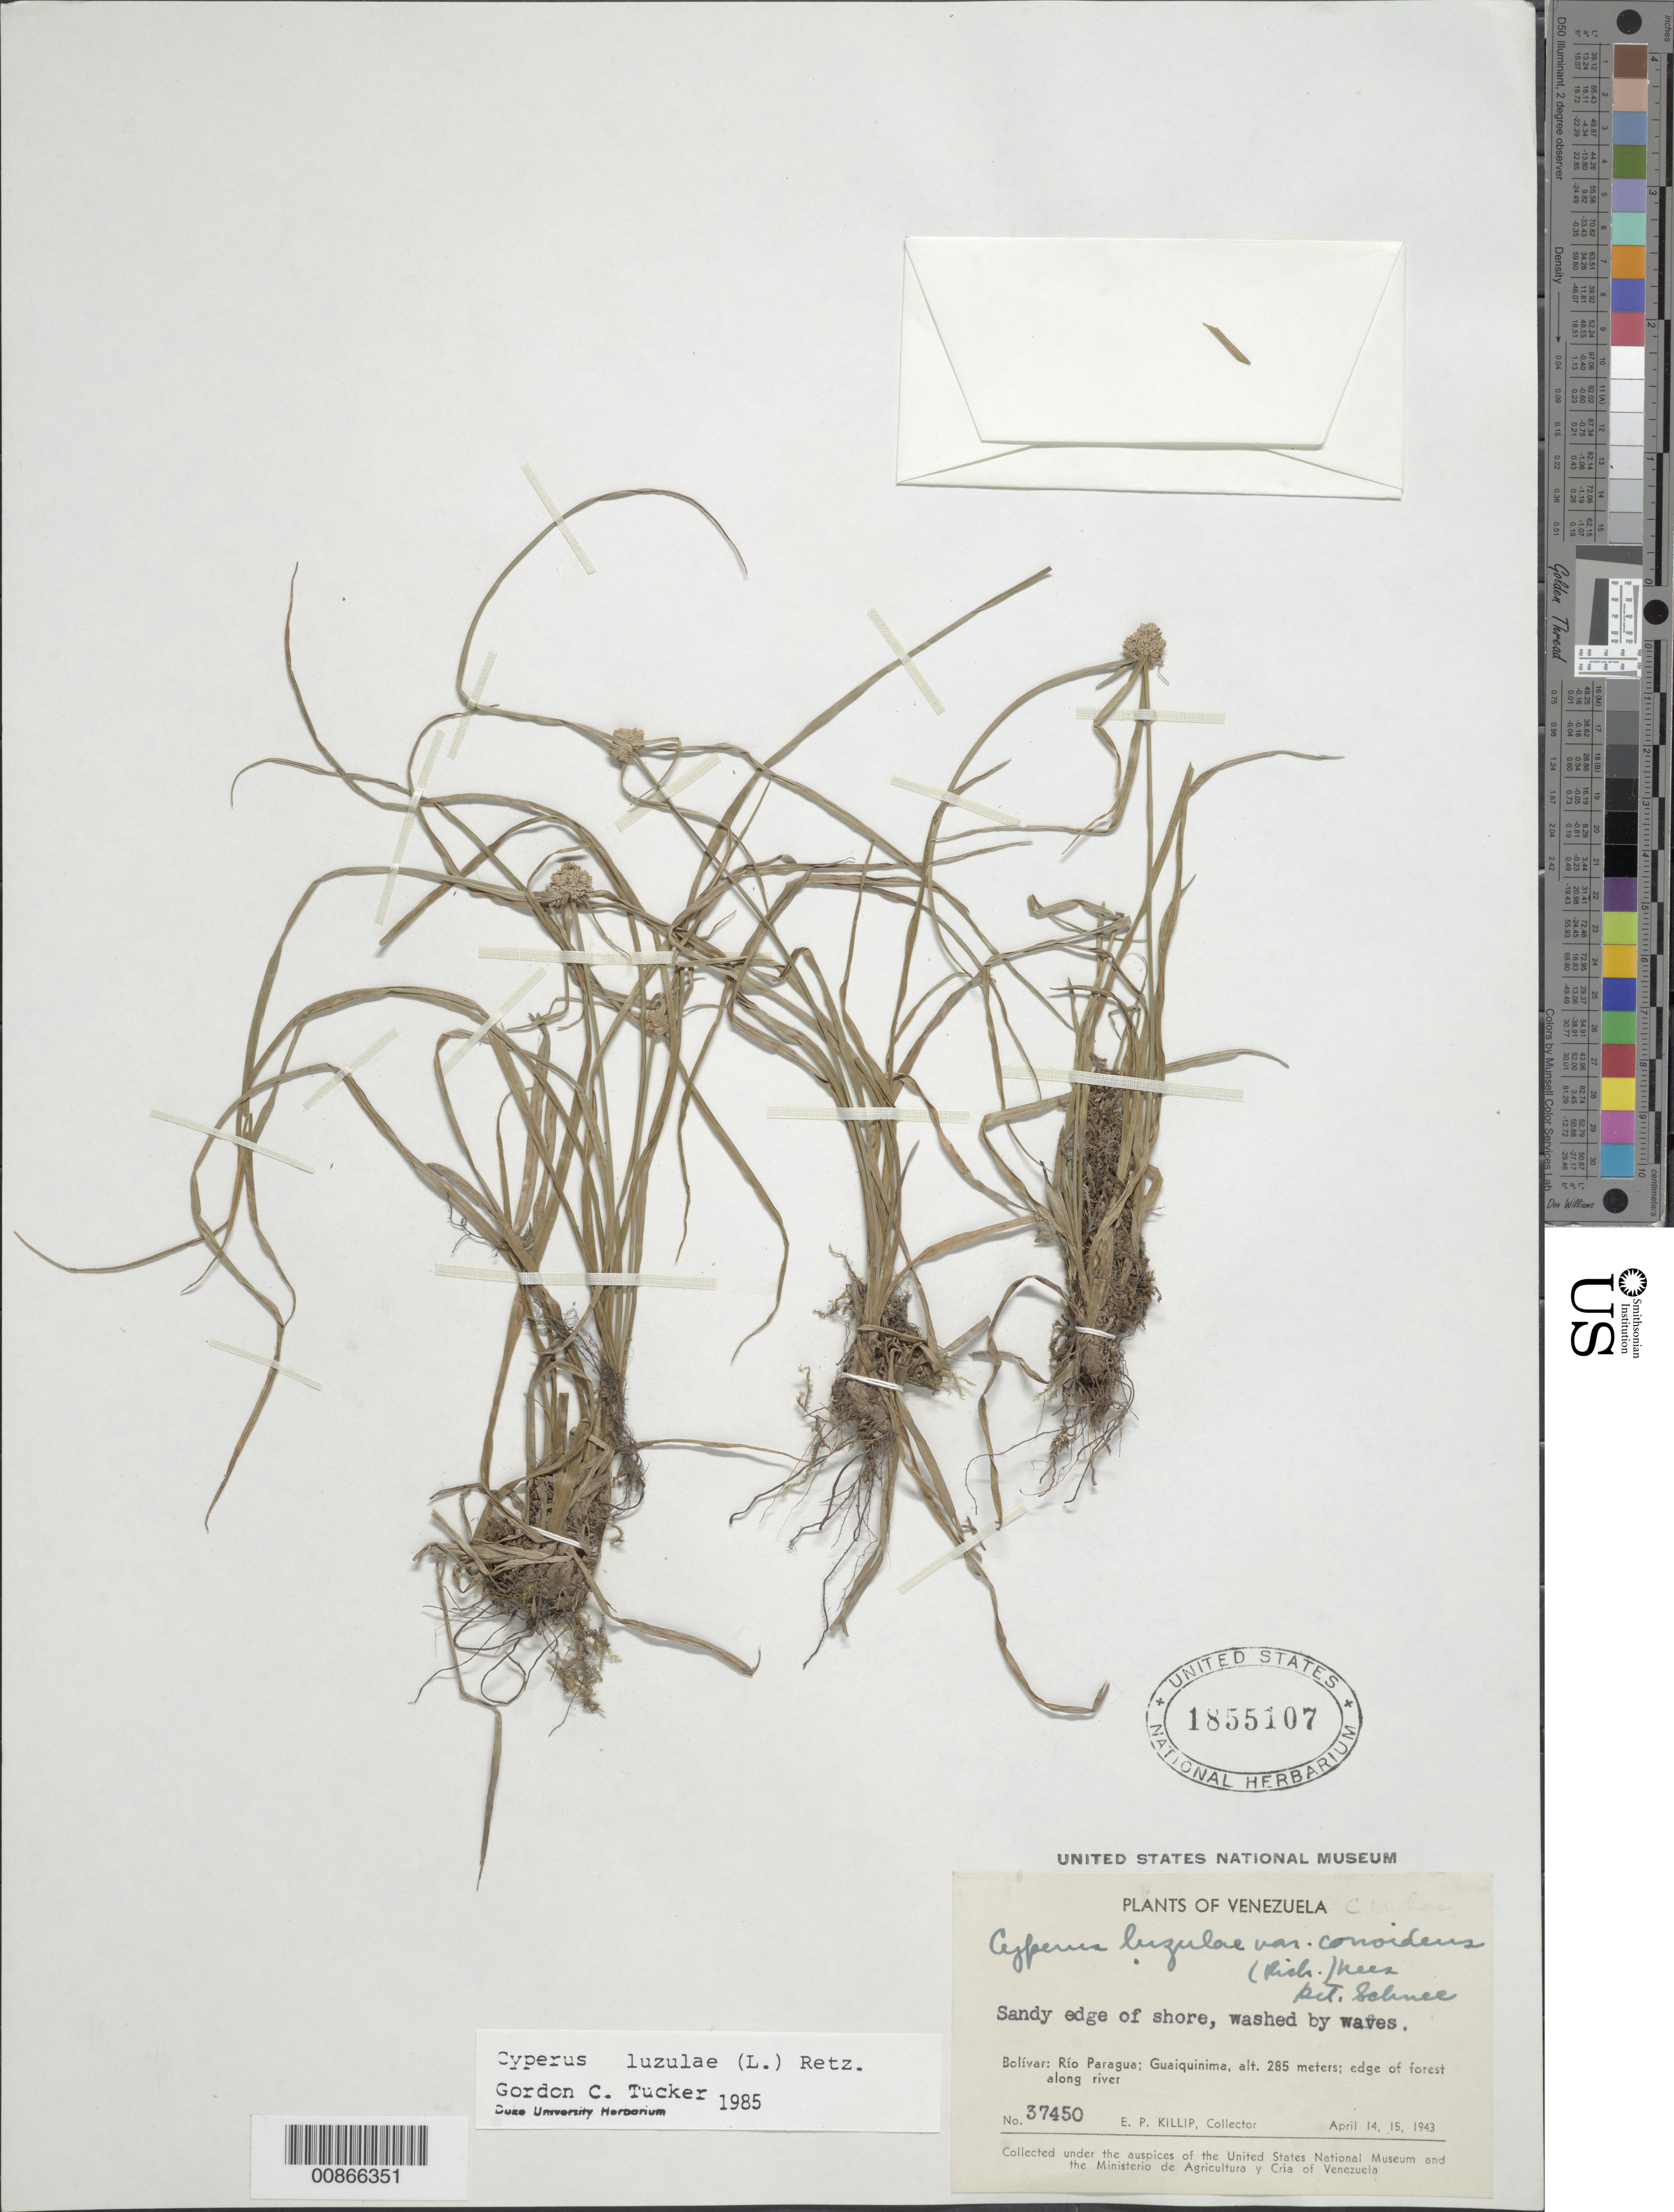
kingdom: Plantae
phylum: Tracheophyta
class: Liliopsida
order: Poales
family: Cyperaceae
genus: Cyperus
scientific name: Cyperus luzulae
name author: (L.) Rottb. ex Retz.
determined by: Tucker, G. C.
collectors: E. P. Killip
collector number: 37450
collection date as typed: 14-Apr-43 to 15-Apr-43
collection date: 1943-04-14/1943-04-15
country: Venezuela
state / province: Bolívar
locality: Guaiquinima, Río Paragua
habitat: Sandy edge of shore, washied by waves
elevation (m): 285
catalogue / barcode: US 1855107